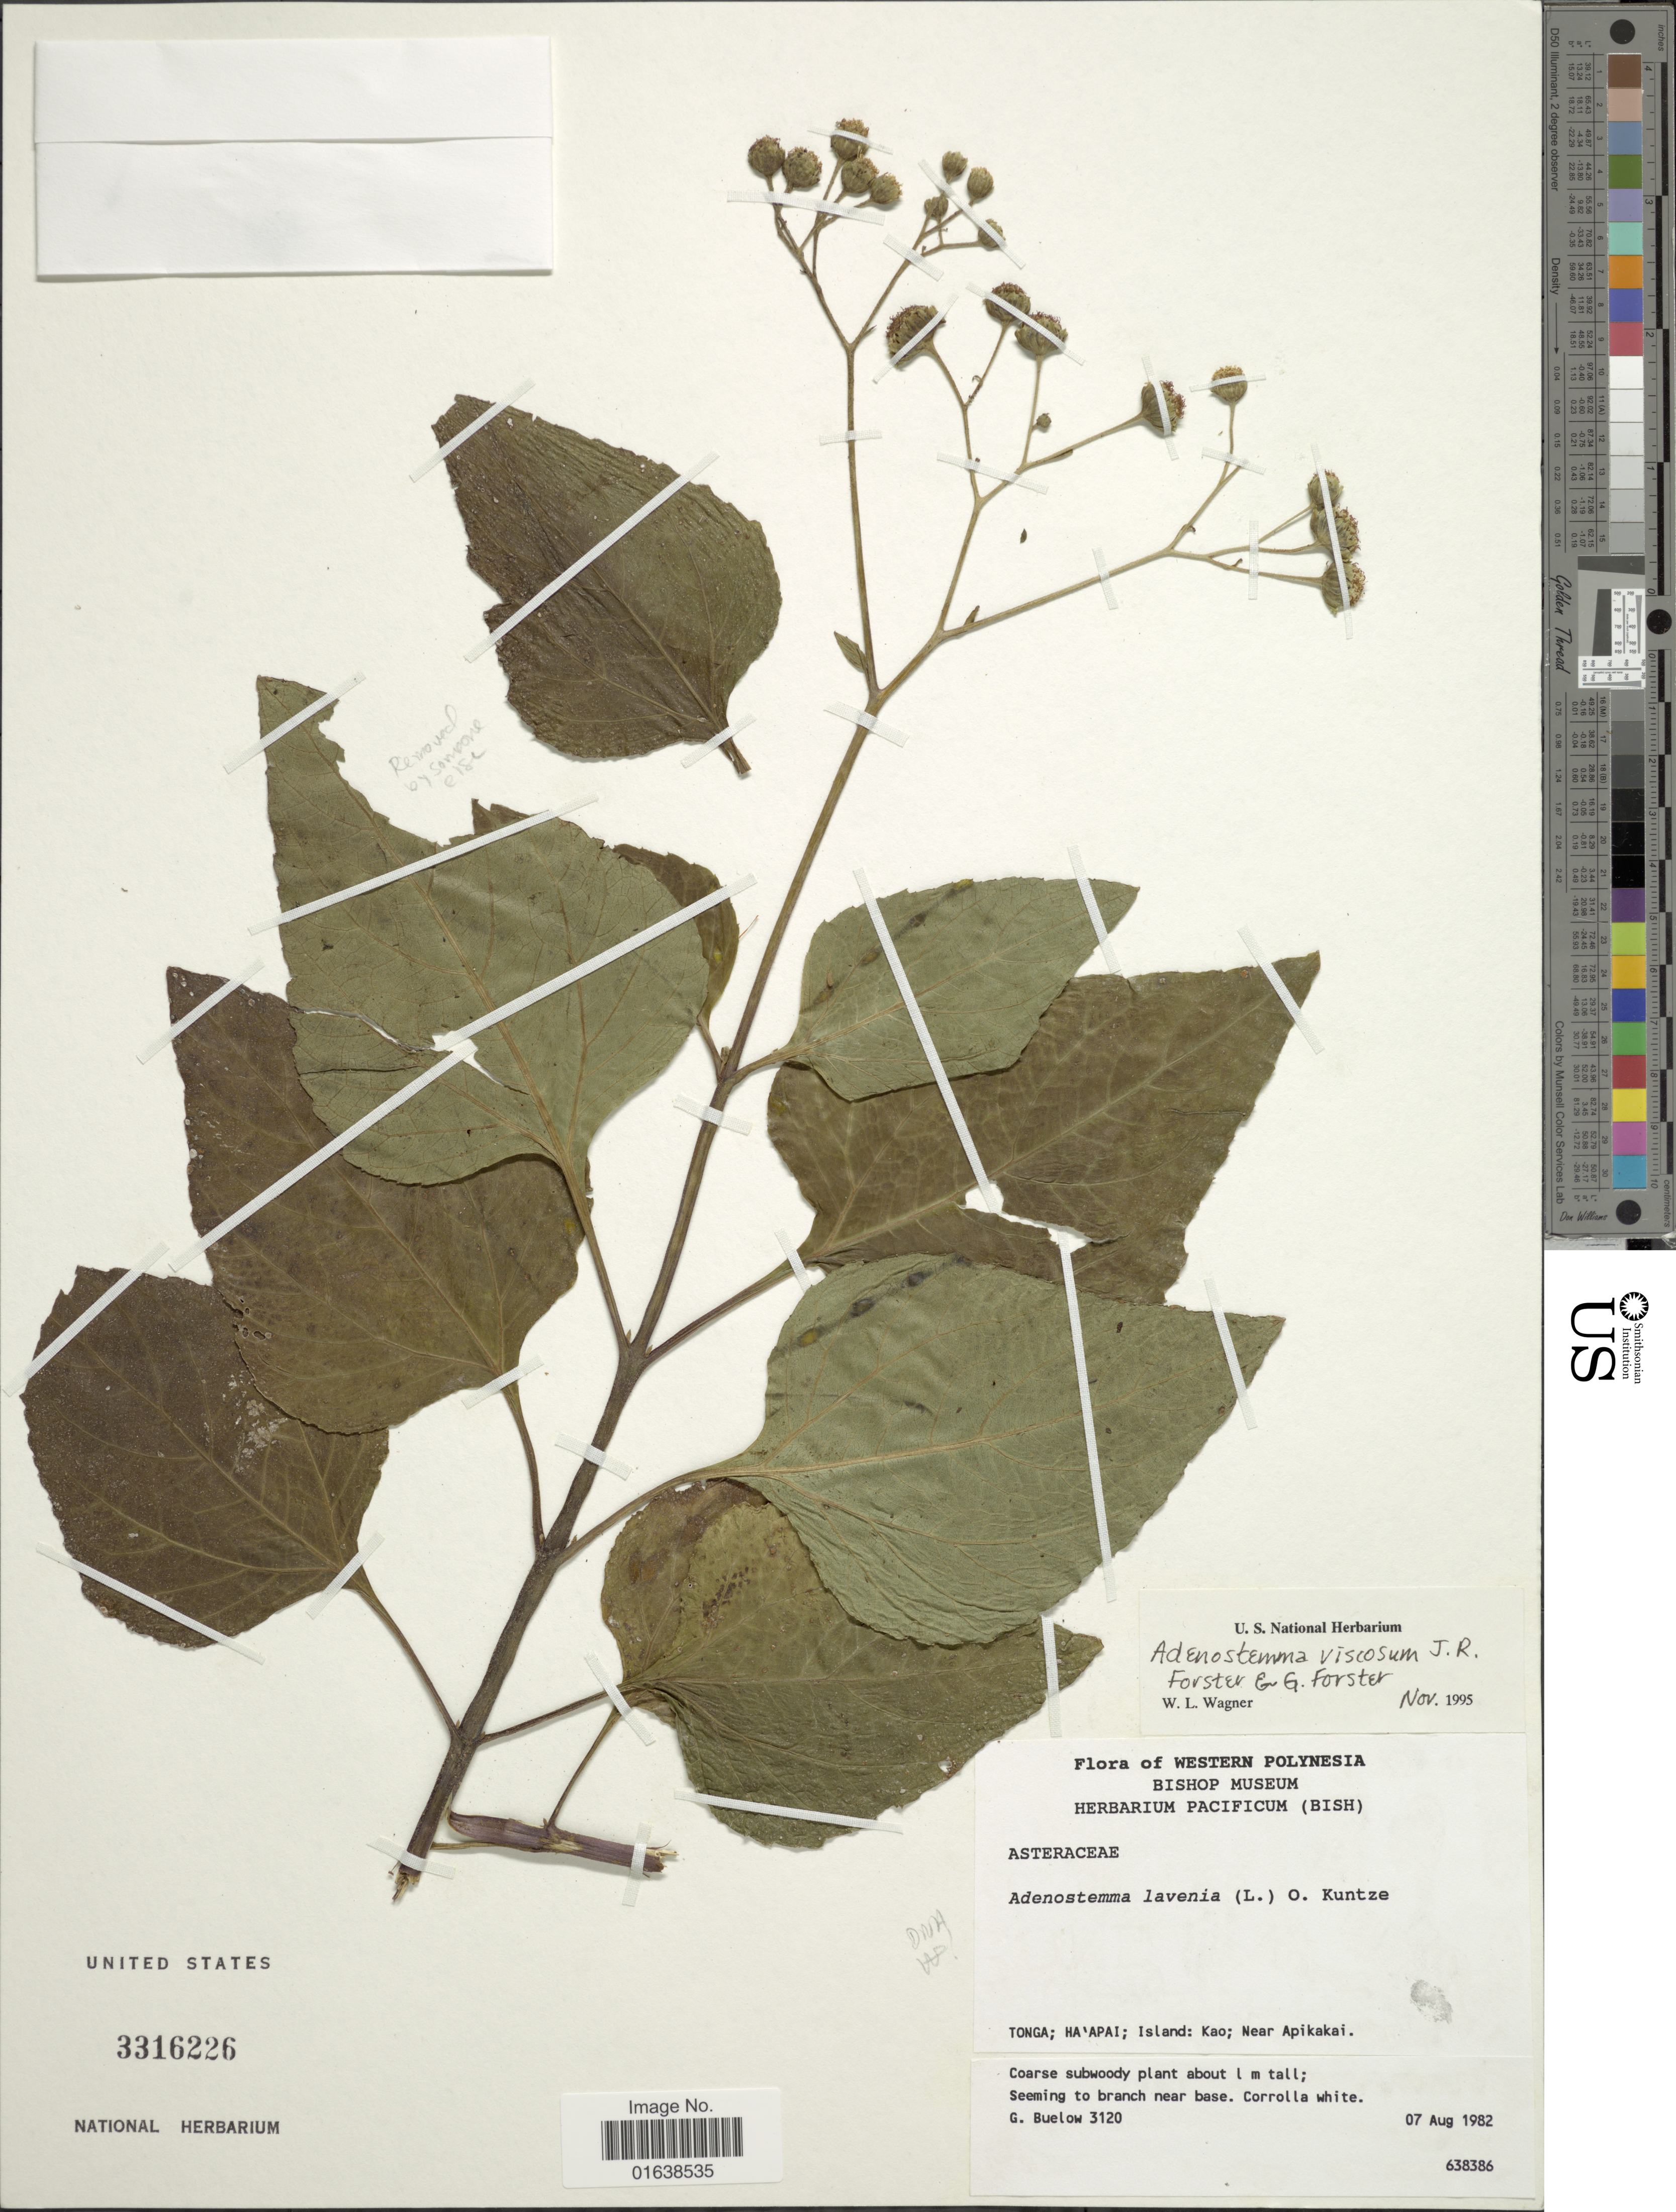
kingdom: Plantae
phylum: Tracheophyta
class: Magnoliopsida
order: Asterales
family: Asteraceae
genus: Adenostemma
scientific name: Adenostemma viscosum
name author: J.R. Forst. & G. Forst.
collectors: G. Buelow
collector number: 3120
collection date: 1982-08-07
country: Tonga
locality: Tonga; Ha'apai; Islan: Kao; Near Apikakai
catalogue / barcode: US 3316226